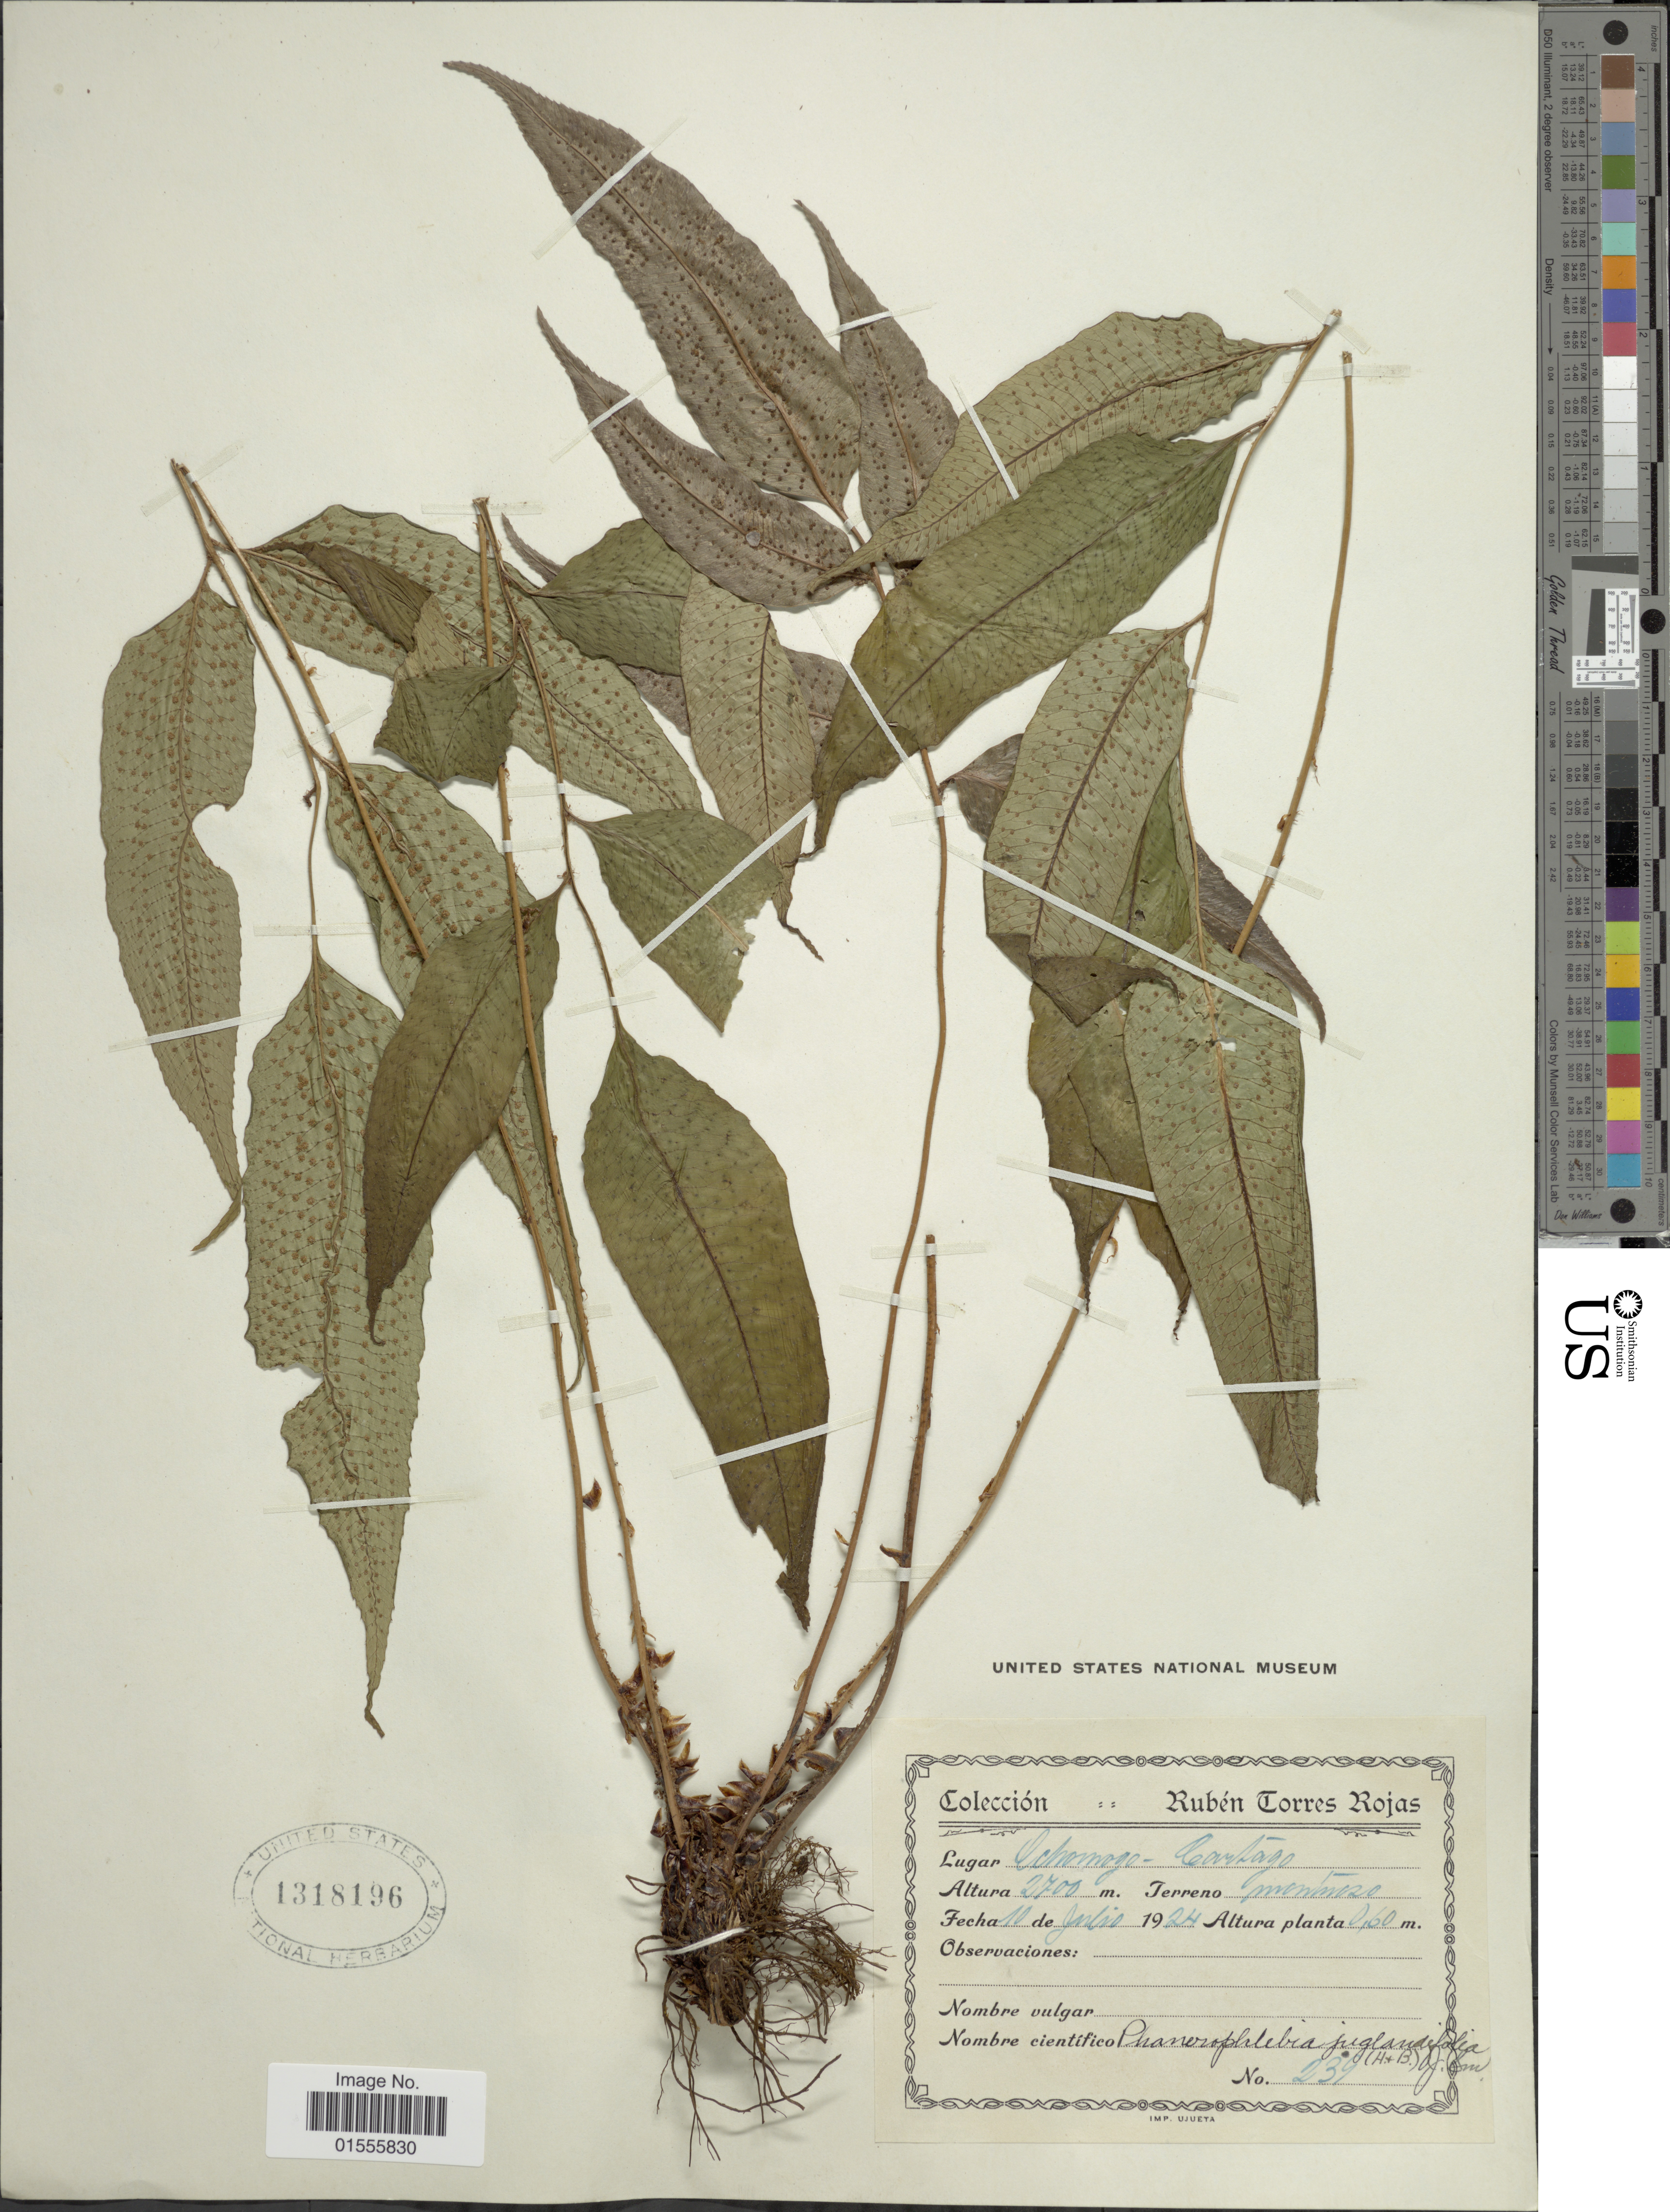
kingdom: Plantae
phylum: Tracheophyta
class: Polypodiopsida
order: Polypodiales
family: Dryopteridaceae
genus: Phanerophlebia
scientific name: Phanerophlebia juglandifolia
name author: (Willd.) J. Sm.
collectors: R. Torres Rojas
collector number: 239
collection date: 1924-07-10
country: Costa Rica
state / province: Cartago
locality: Ochomogo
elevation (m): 2700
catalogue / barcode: US 1318196